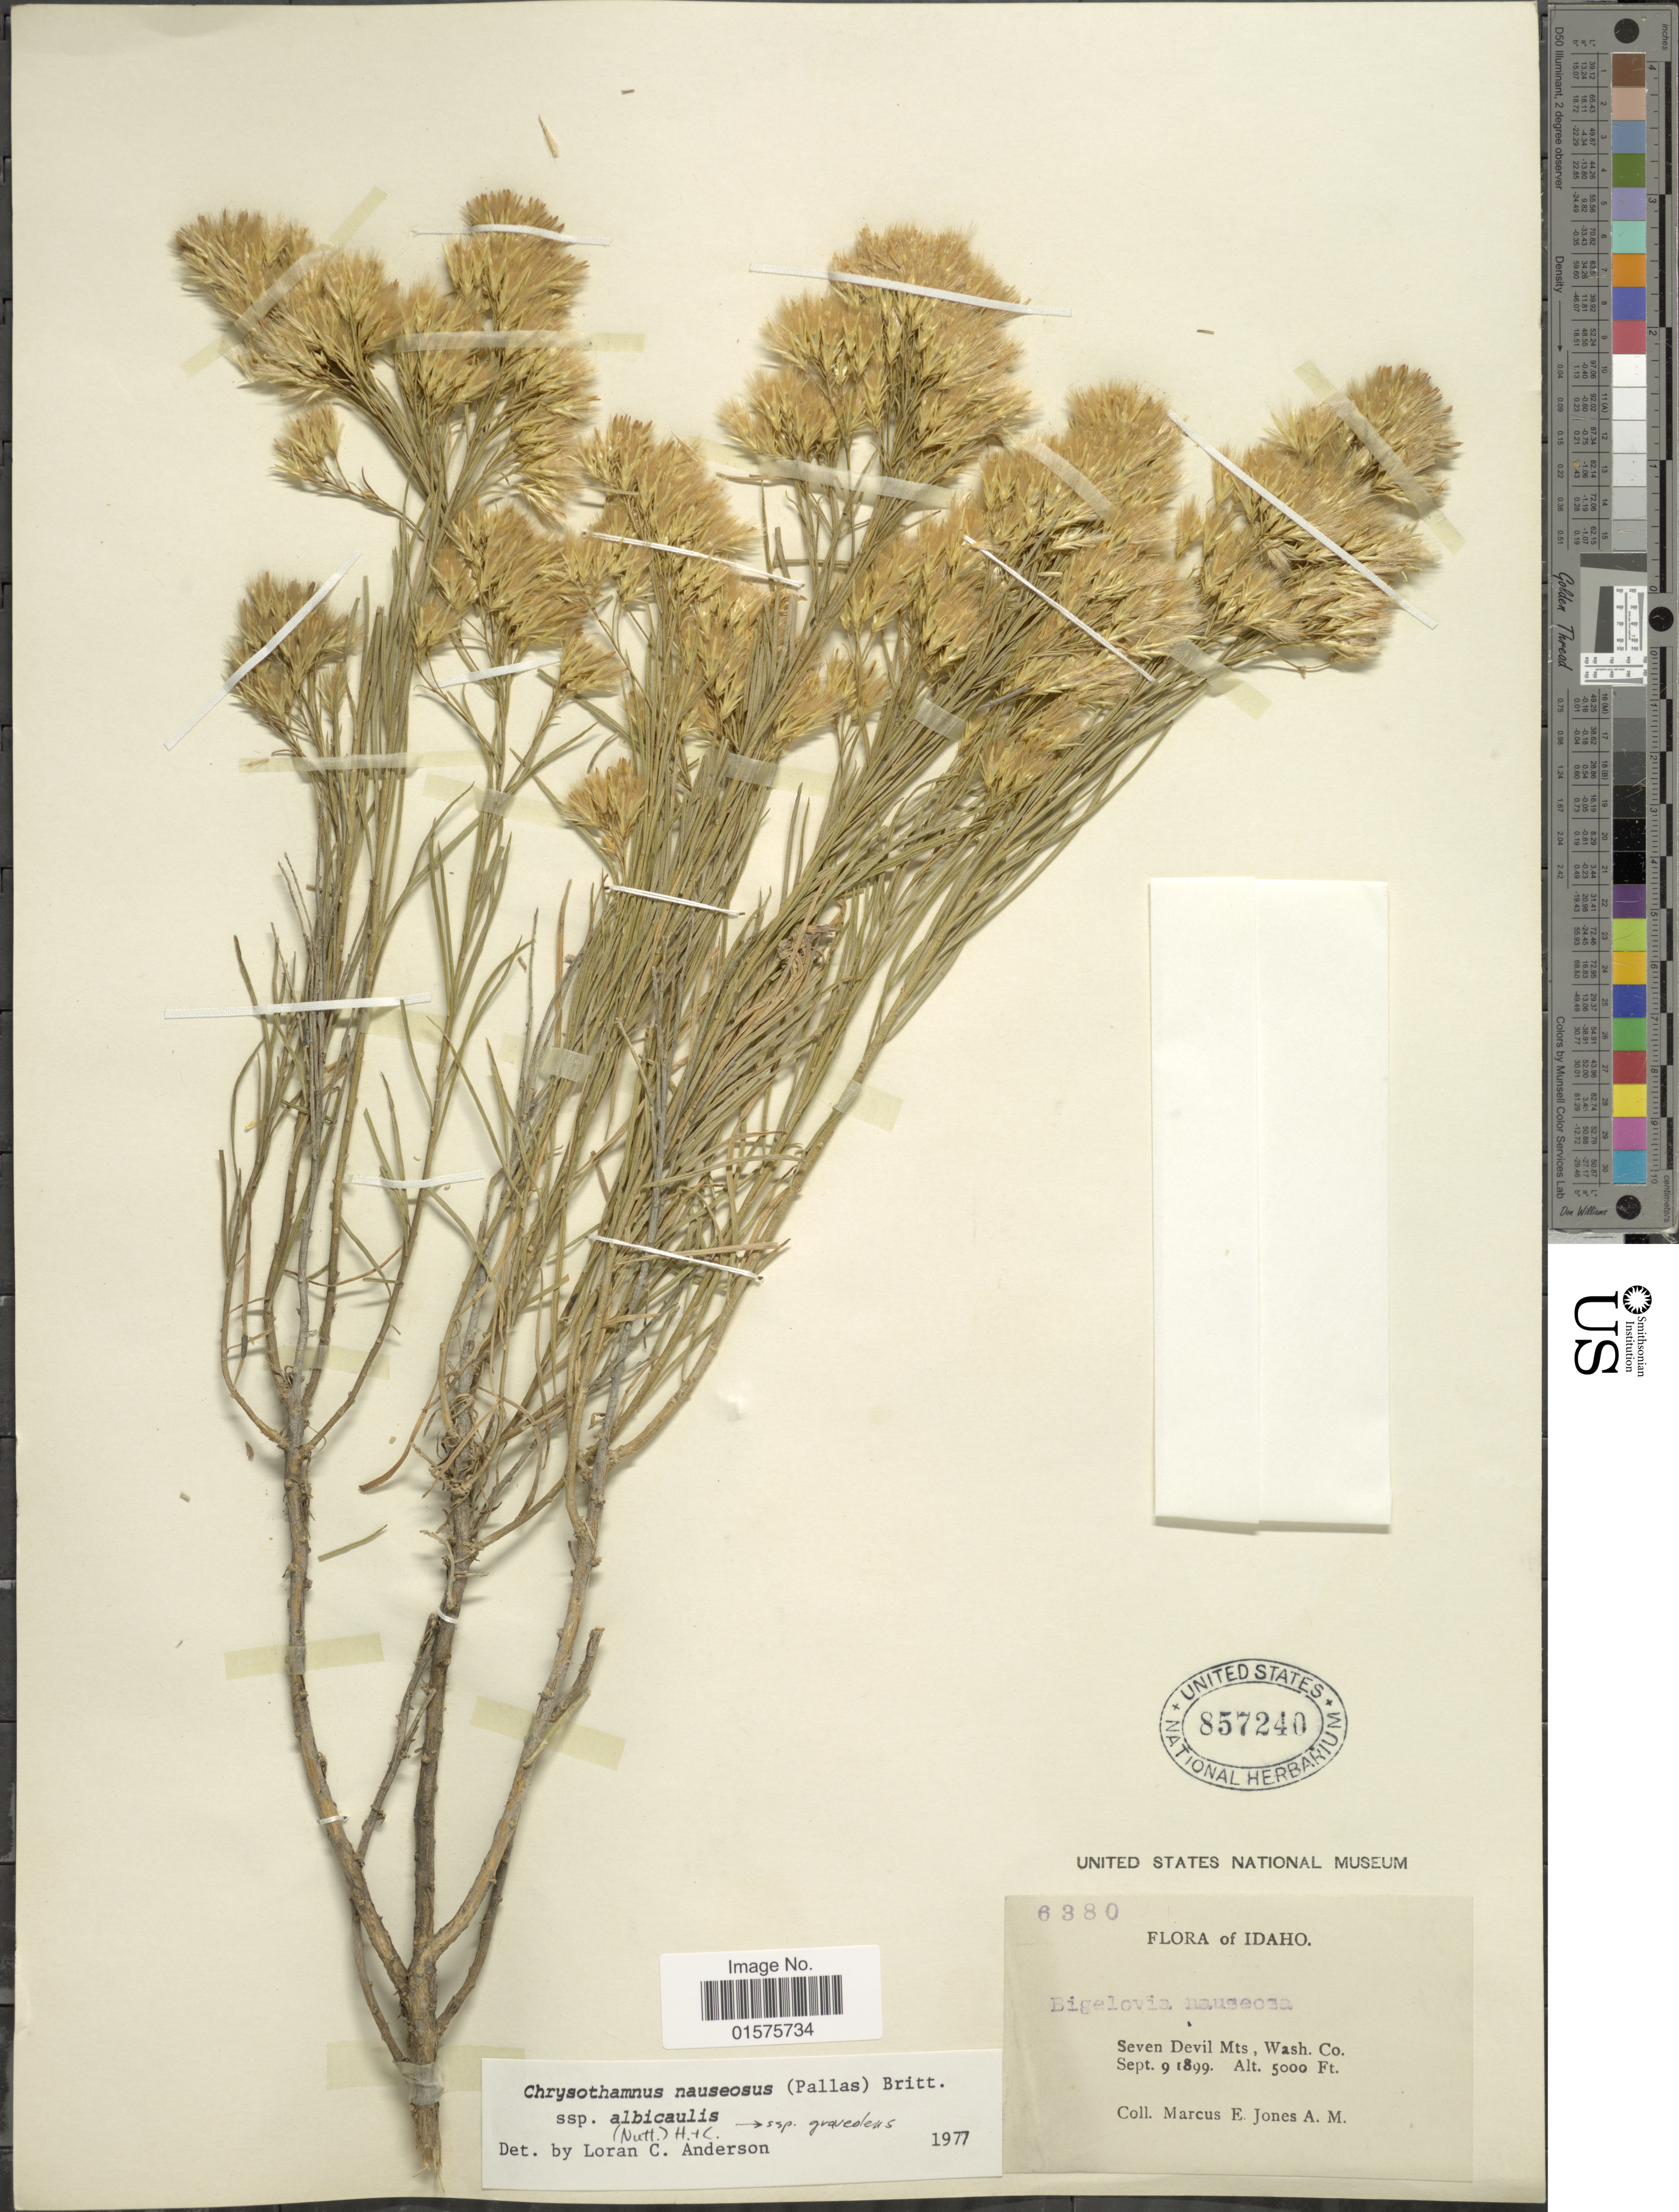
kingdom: Plantae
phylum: Tracheophyta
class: Magnoliopsida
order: Asterales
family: Asteraceae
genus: Ericameria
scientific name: Ericameria nauseosa var. speciosa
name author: (Nutt.) G.L. Nesom & G.I. Baird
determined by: Urbatsch, Lowell E., Curator (LSU), Louisiana State University (UNITED STATES)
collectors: M. E. Jones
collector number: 6380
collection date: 1899-09-09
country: United States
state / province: Idaho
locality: Seven Devil Mts, Wash Co.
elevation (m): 1524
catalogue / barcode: US 857240